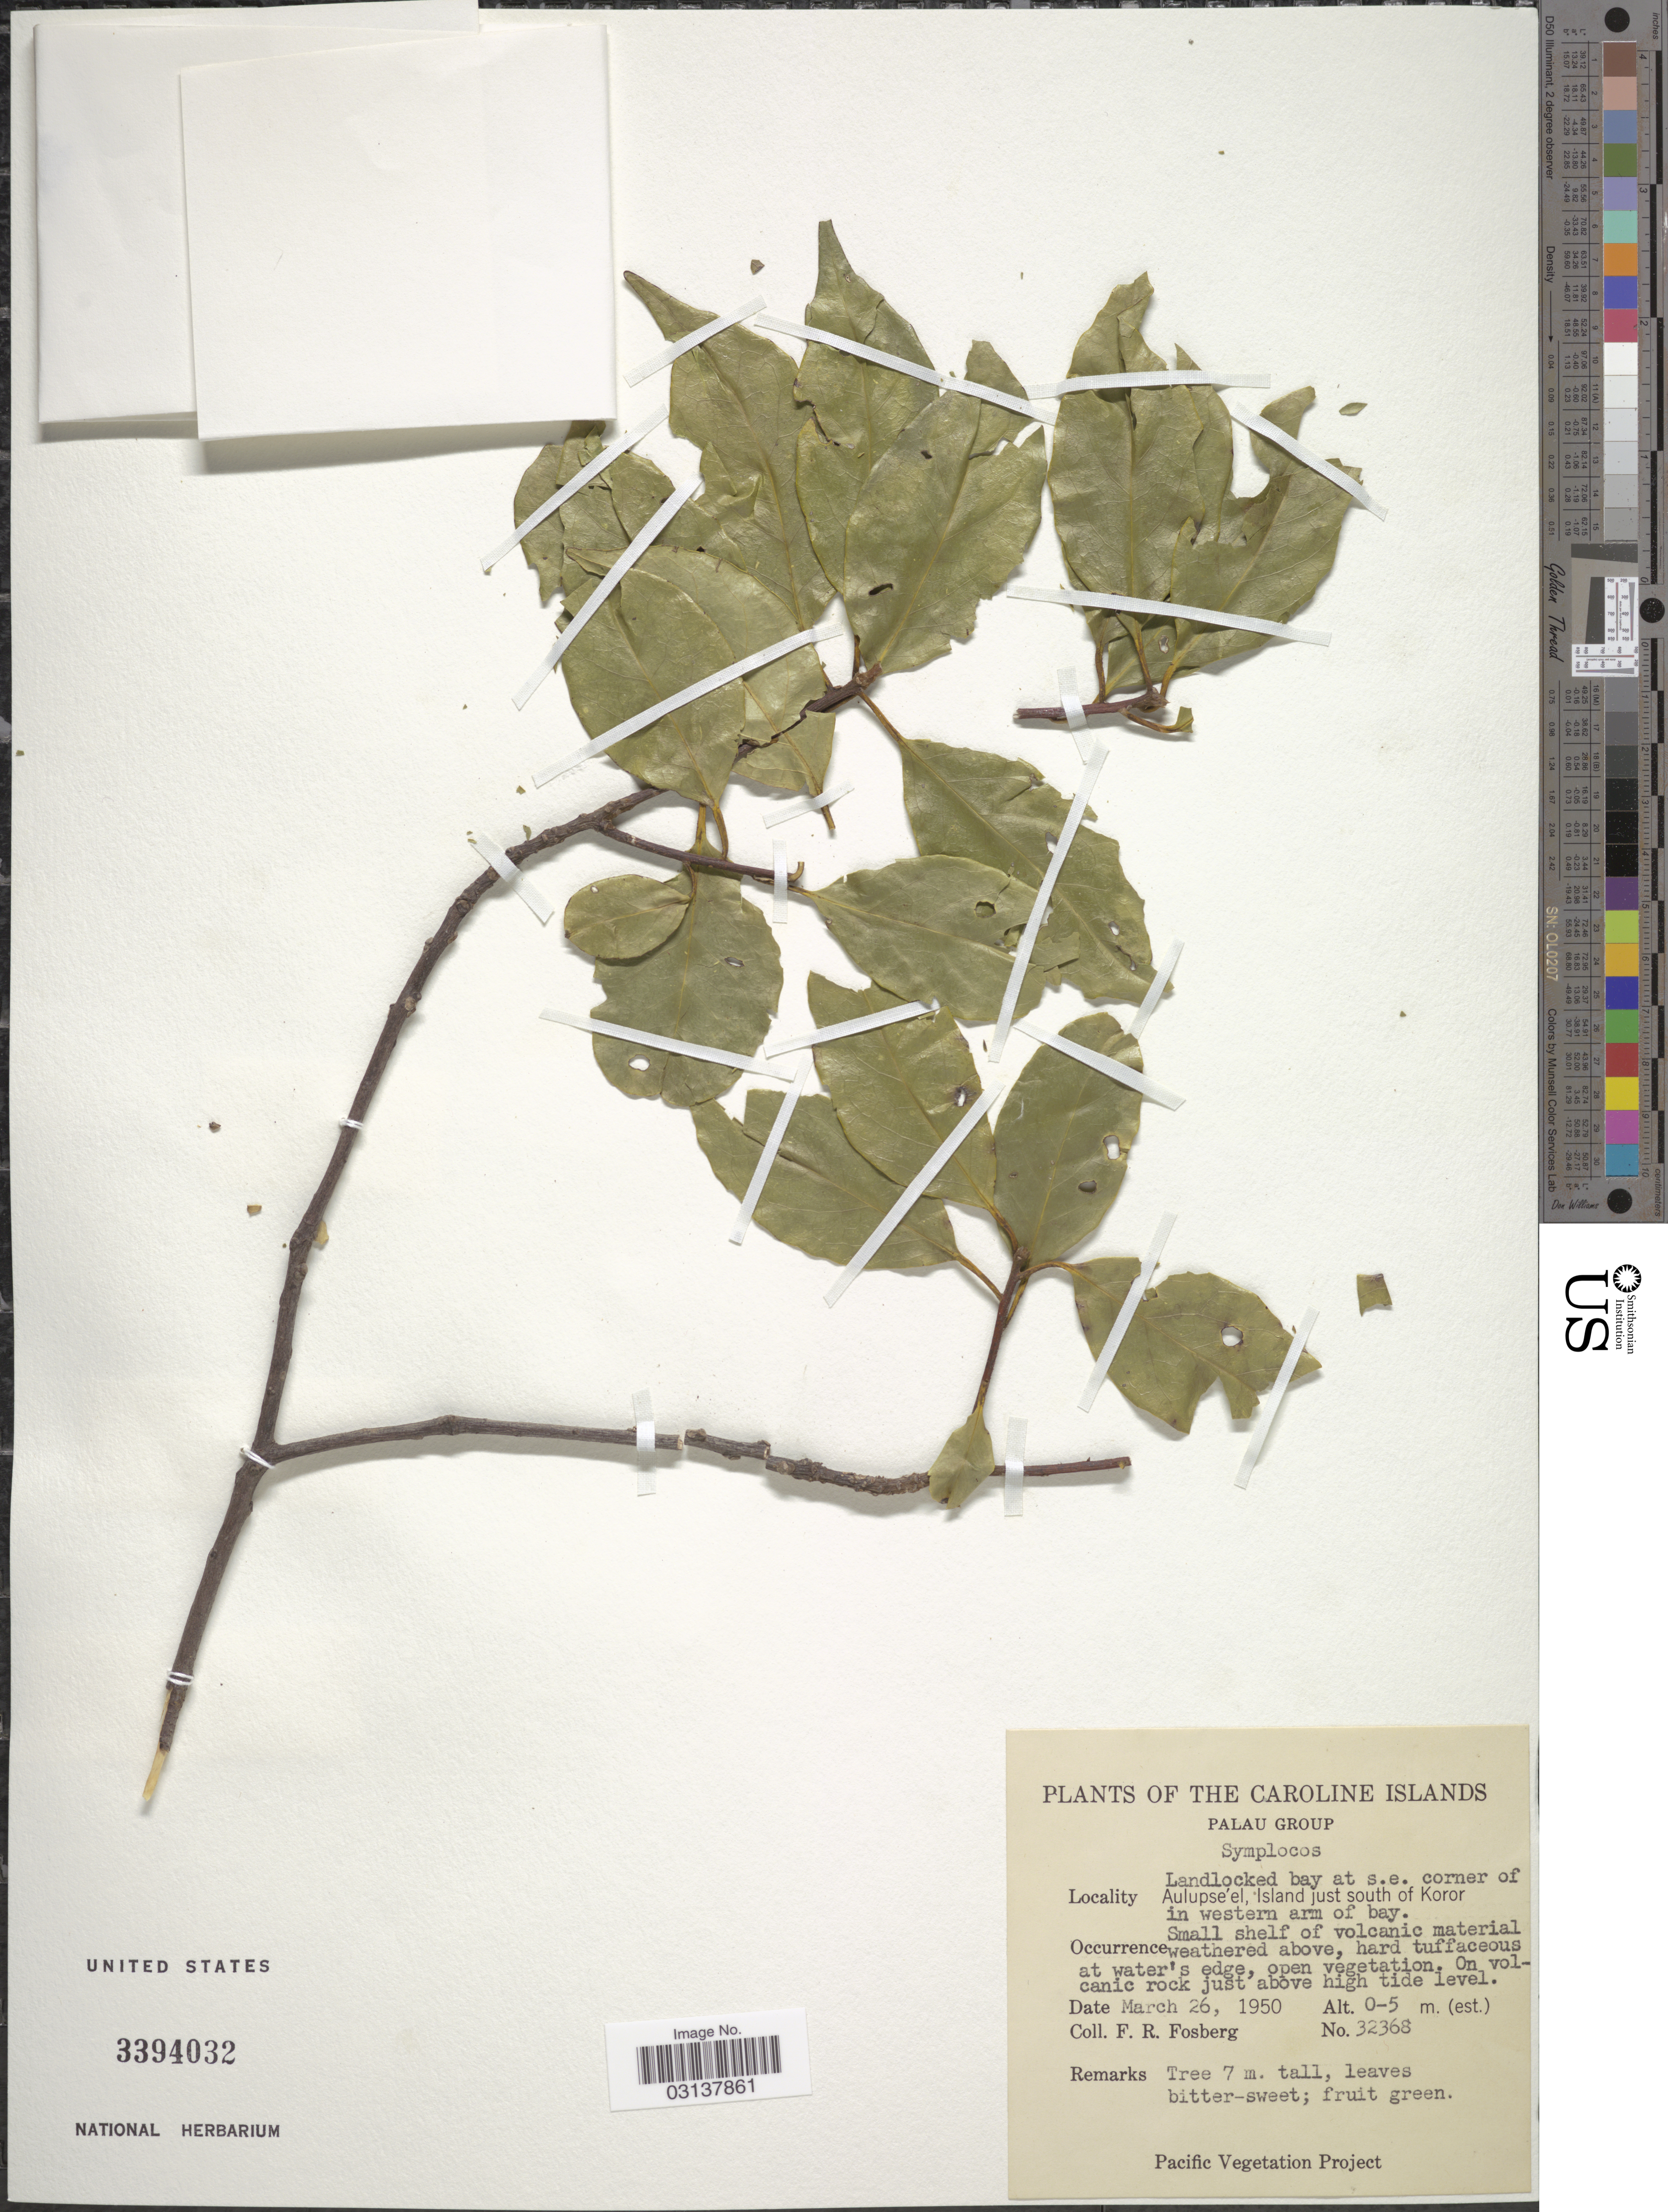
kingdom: Plantae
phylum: Tracheophyta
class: Magnoliopsida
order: Ericales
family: Symplocaceae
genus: Symplocos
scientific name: Symplocos sp.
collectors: F. R. Fosberg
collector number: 32368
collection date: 1950-03-26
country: Palau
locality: The Caroline Islands. Palau Group. Landlocked bay at s. e. corner of Aulupse'el, Island just south of Koror in western arm of bay.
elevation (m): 0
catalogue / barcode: US 3394032